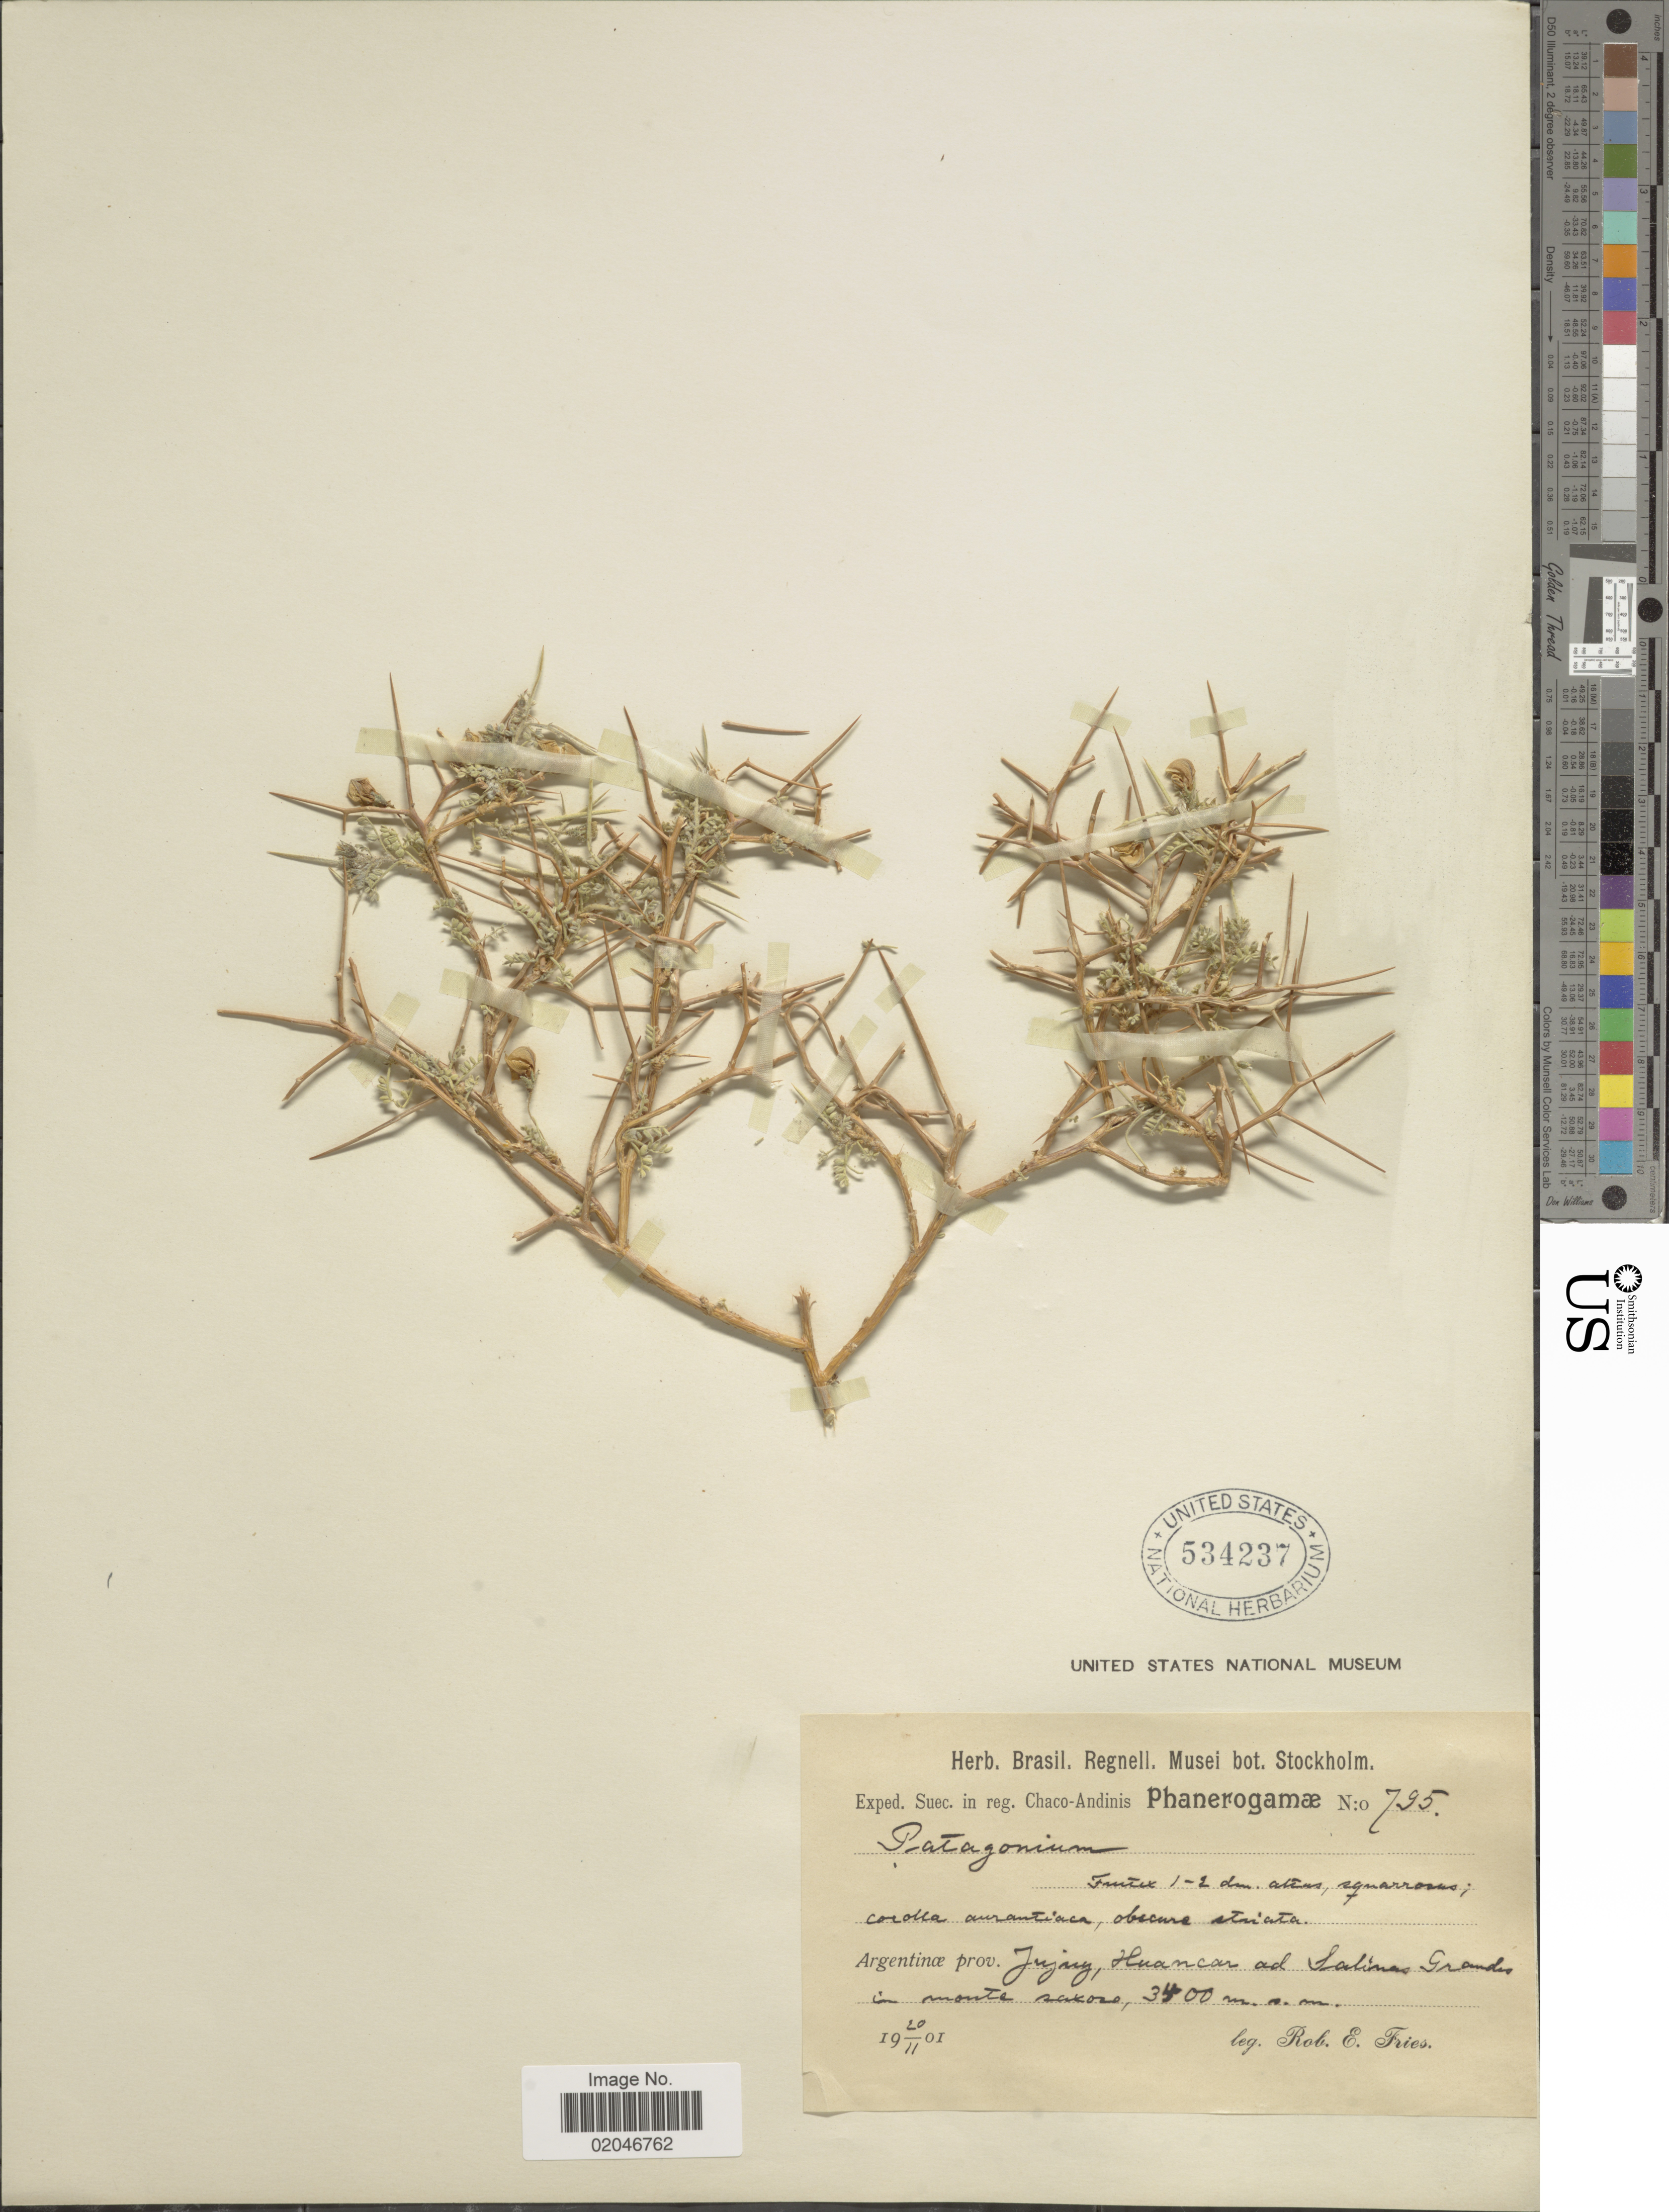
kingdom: Plantae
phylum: Tracheophyta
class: Magnoliopsida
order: Fabales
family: Fabaceae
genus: Adesmia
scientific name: Adesmia arenicola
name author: (R.E. Fr.) Burkart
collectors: R. E. Fries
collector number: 795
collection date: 1901-11-20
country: Argentina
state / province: Jujuy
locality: Huancan ad Salinas Grandes in monte saxoso.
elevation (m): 3400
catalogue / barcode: US 534237